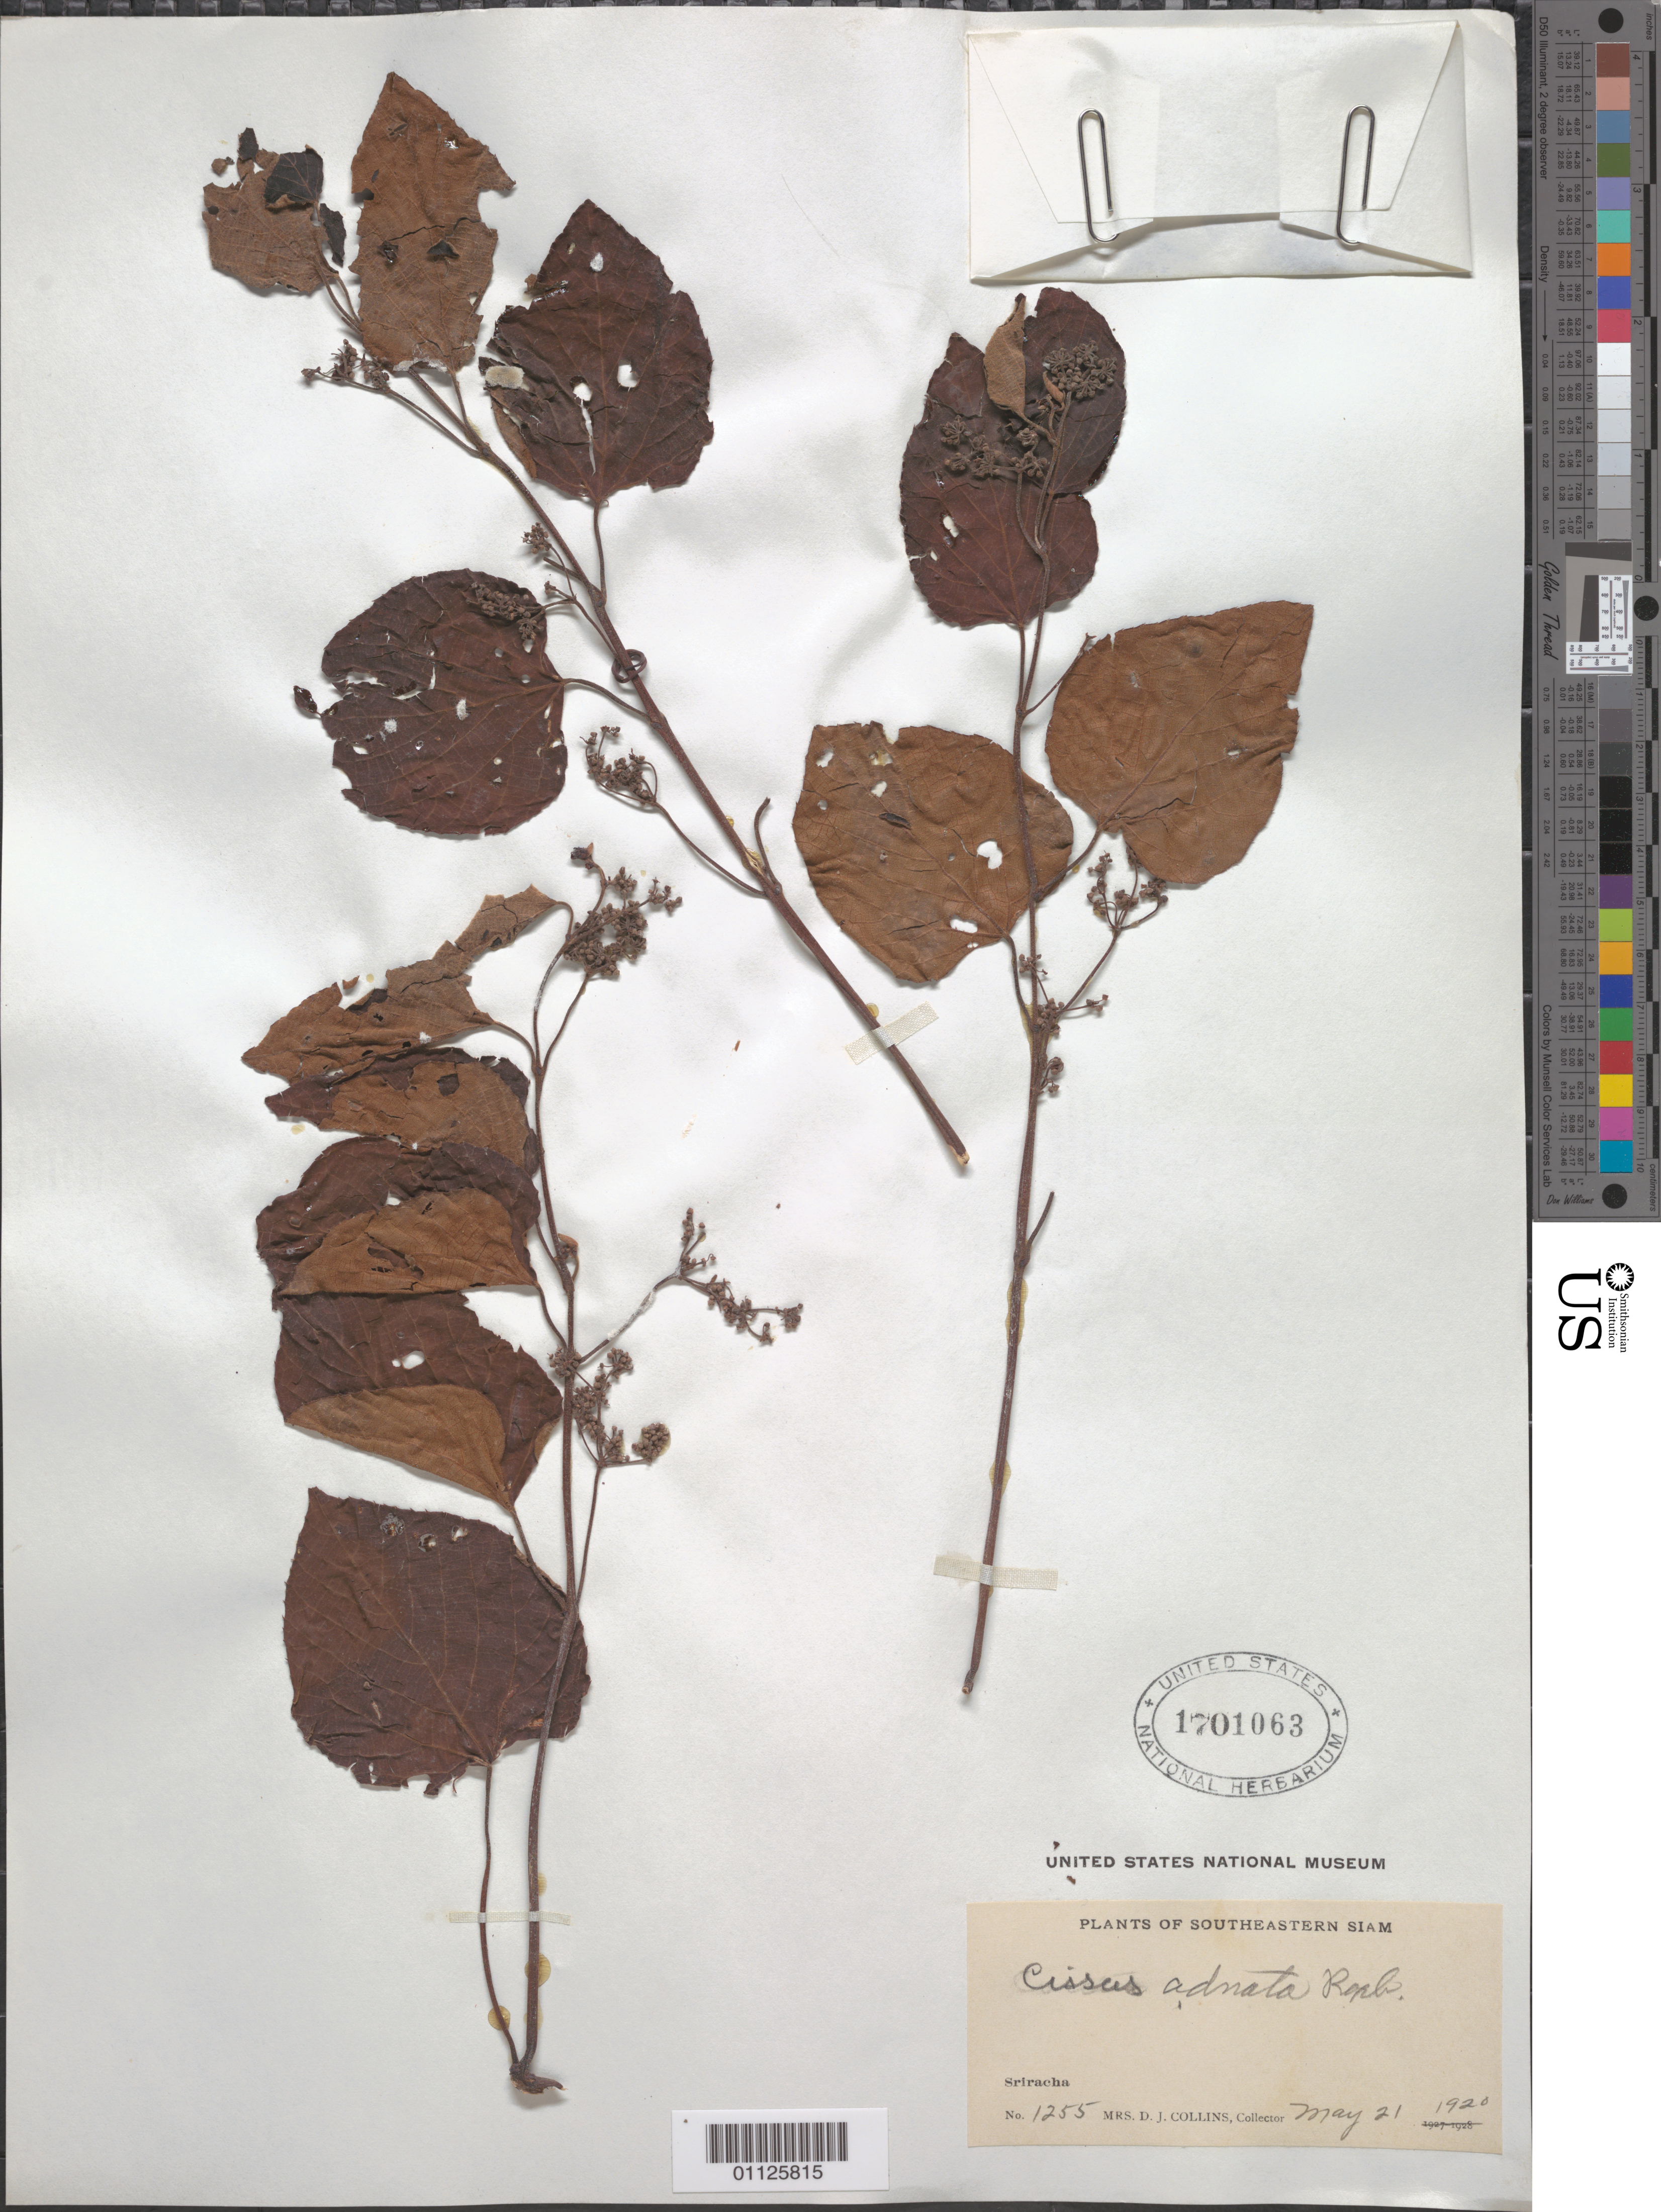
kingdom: Plantae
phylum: Tracheophyta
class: Magnoliopsida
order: Vitales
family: Vitaceae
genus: Cissus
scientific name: Cissus adnata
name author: Roxb.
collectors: Mrs. D. J. Collins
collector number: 1255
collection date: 1920-05-21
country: Thailand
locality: Sriracha.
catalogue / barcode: US 1701063